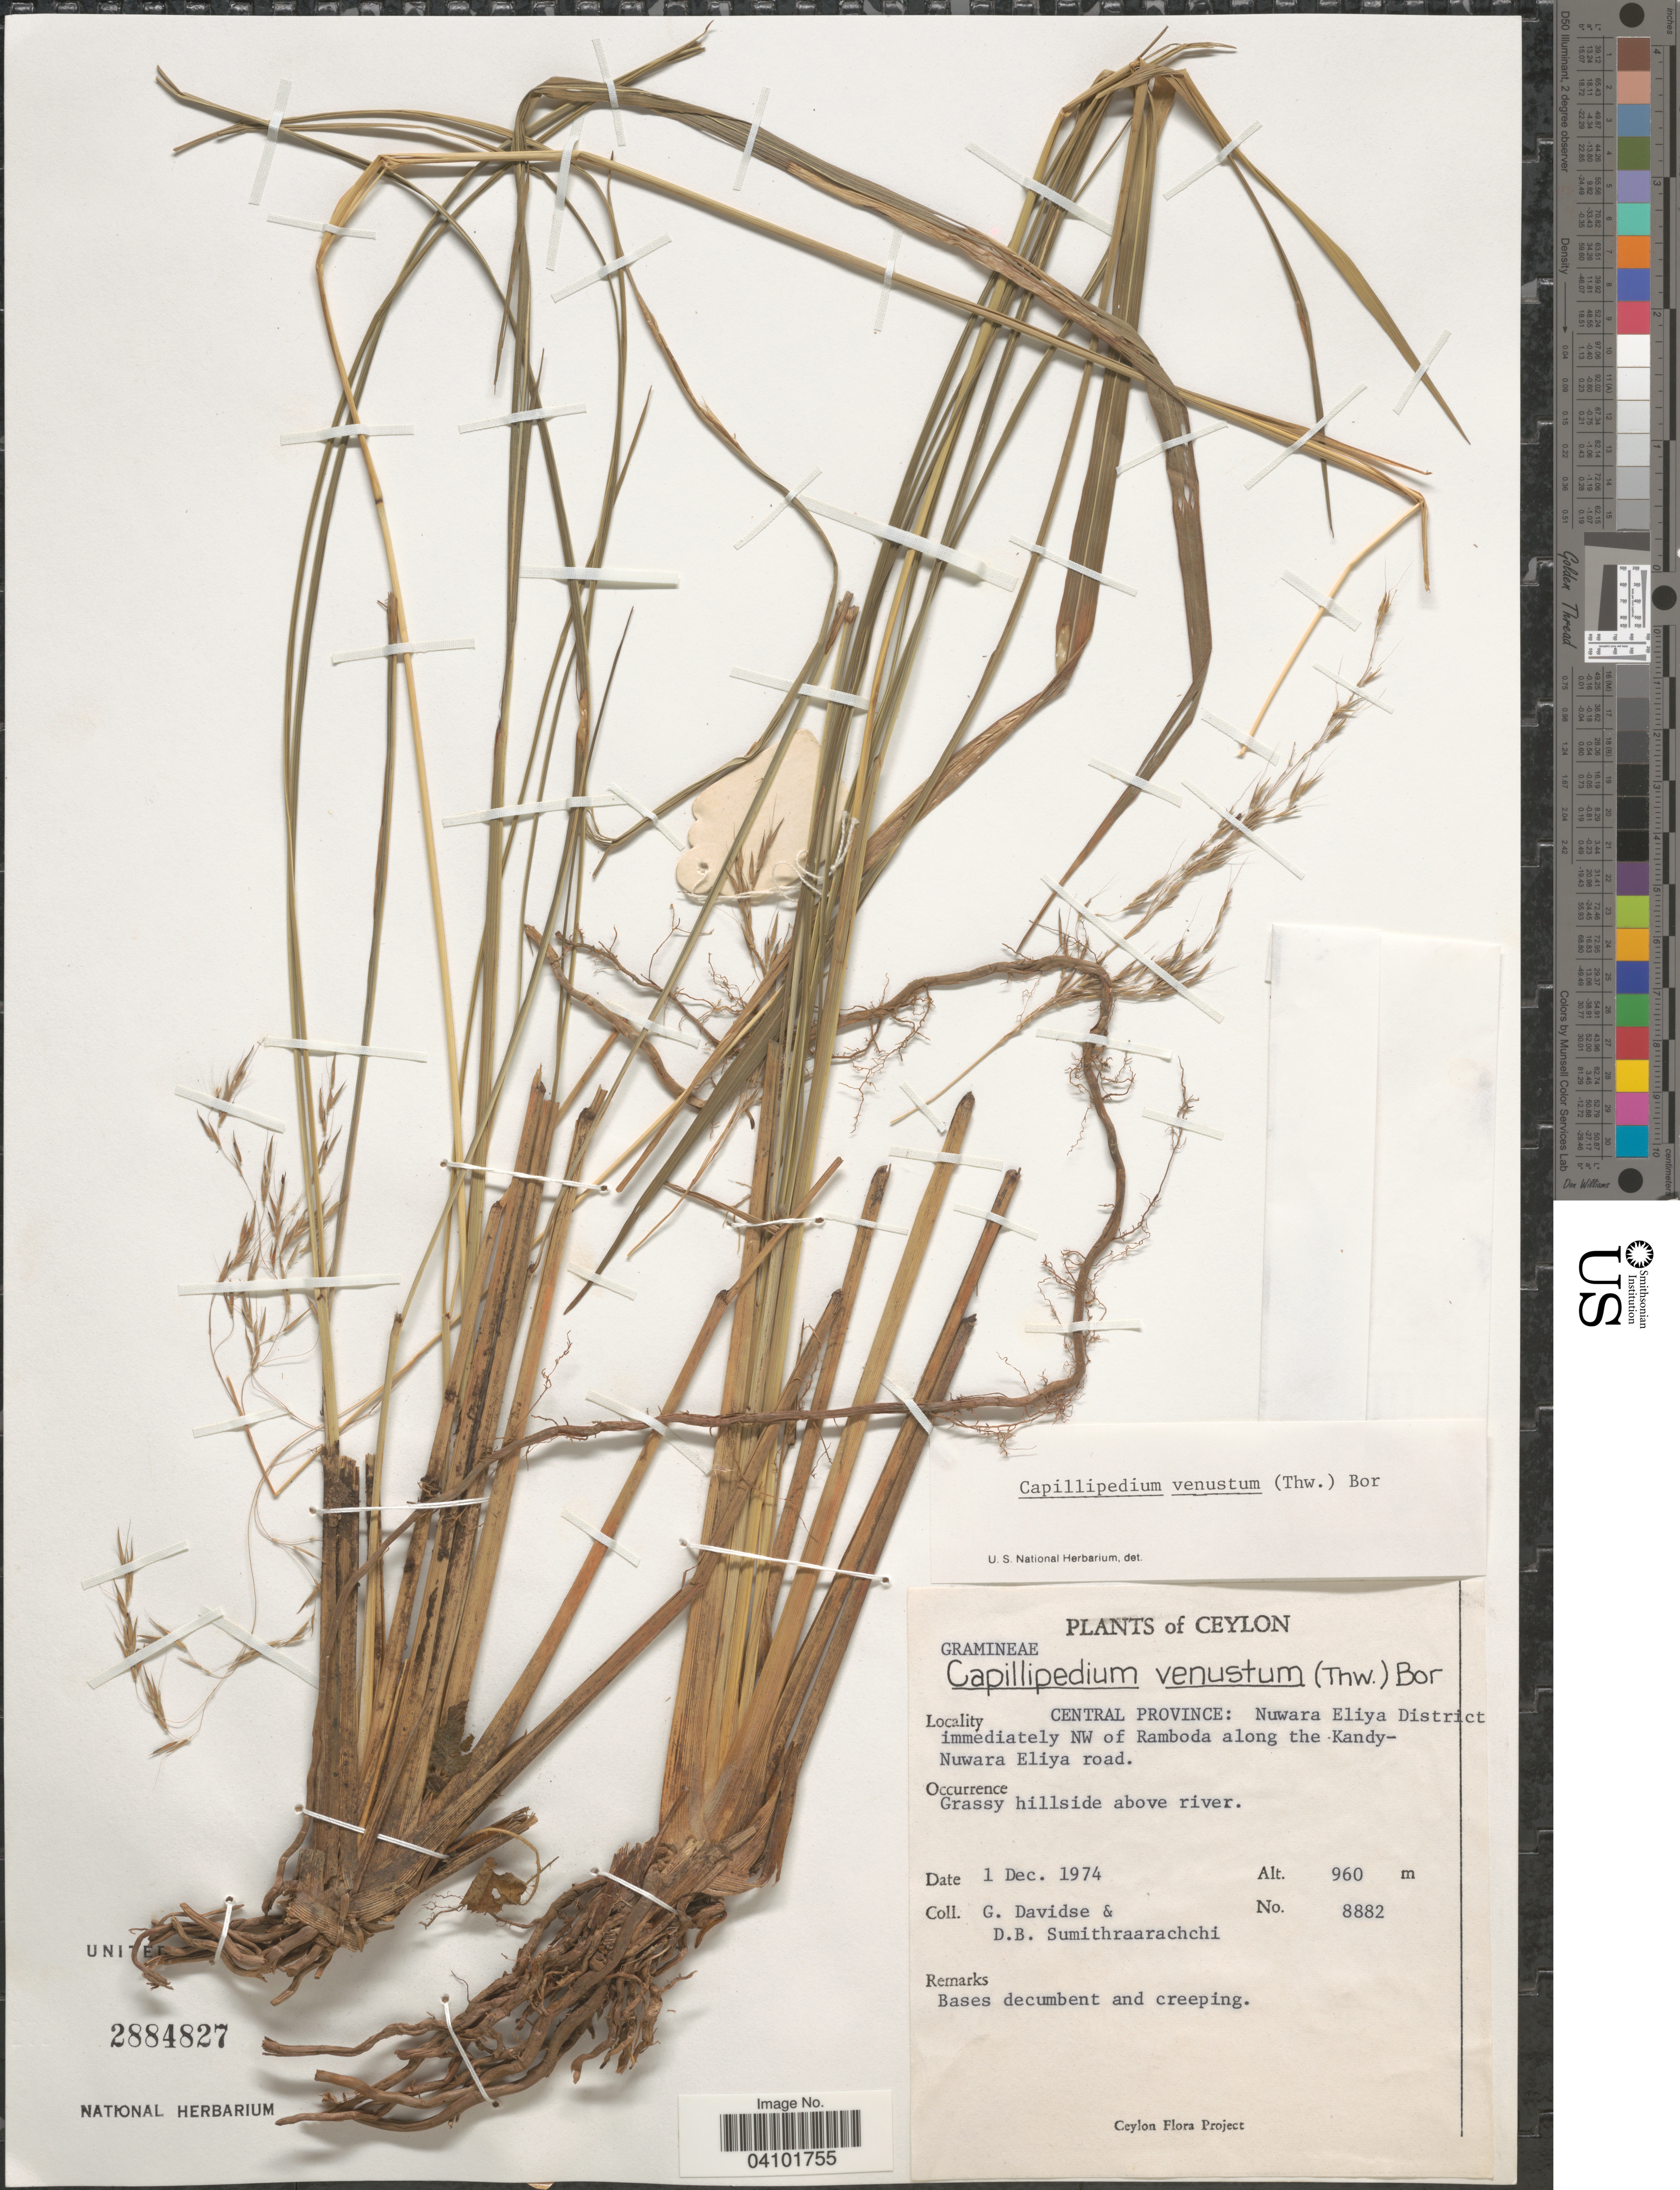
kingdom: Plantae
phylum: Tracheophyta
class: Liliopsida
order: Poales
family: Poaceae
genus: Hemisorghum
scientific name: Hemisorghum venustum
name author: (Thwaites) Clayton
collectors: G. Davidse & D. B. Sumithraarachchi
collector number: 8882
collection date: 1974-12-01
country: Sri Lanka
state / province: Central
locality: Ceylon. Nuwara Eliya District immediately NW of Ramboda along the Kandy-Nuwara Eliya road.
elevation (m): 960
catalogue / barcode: US 2884827